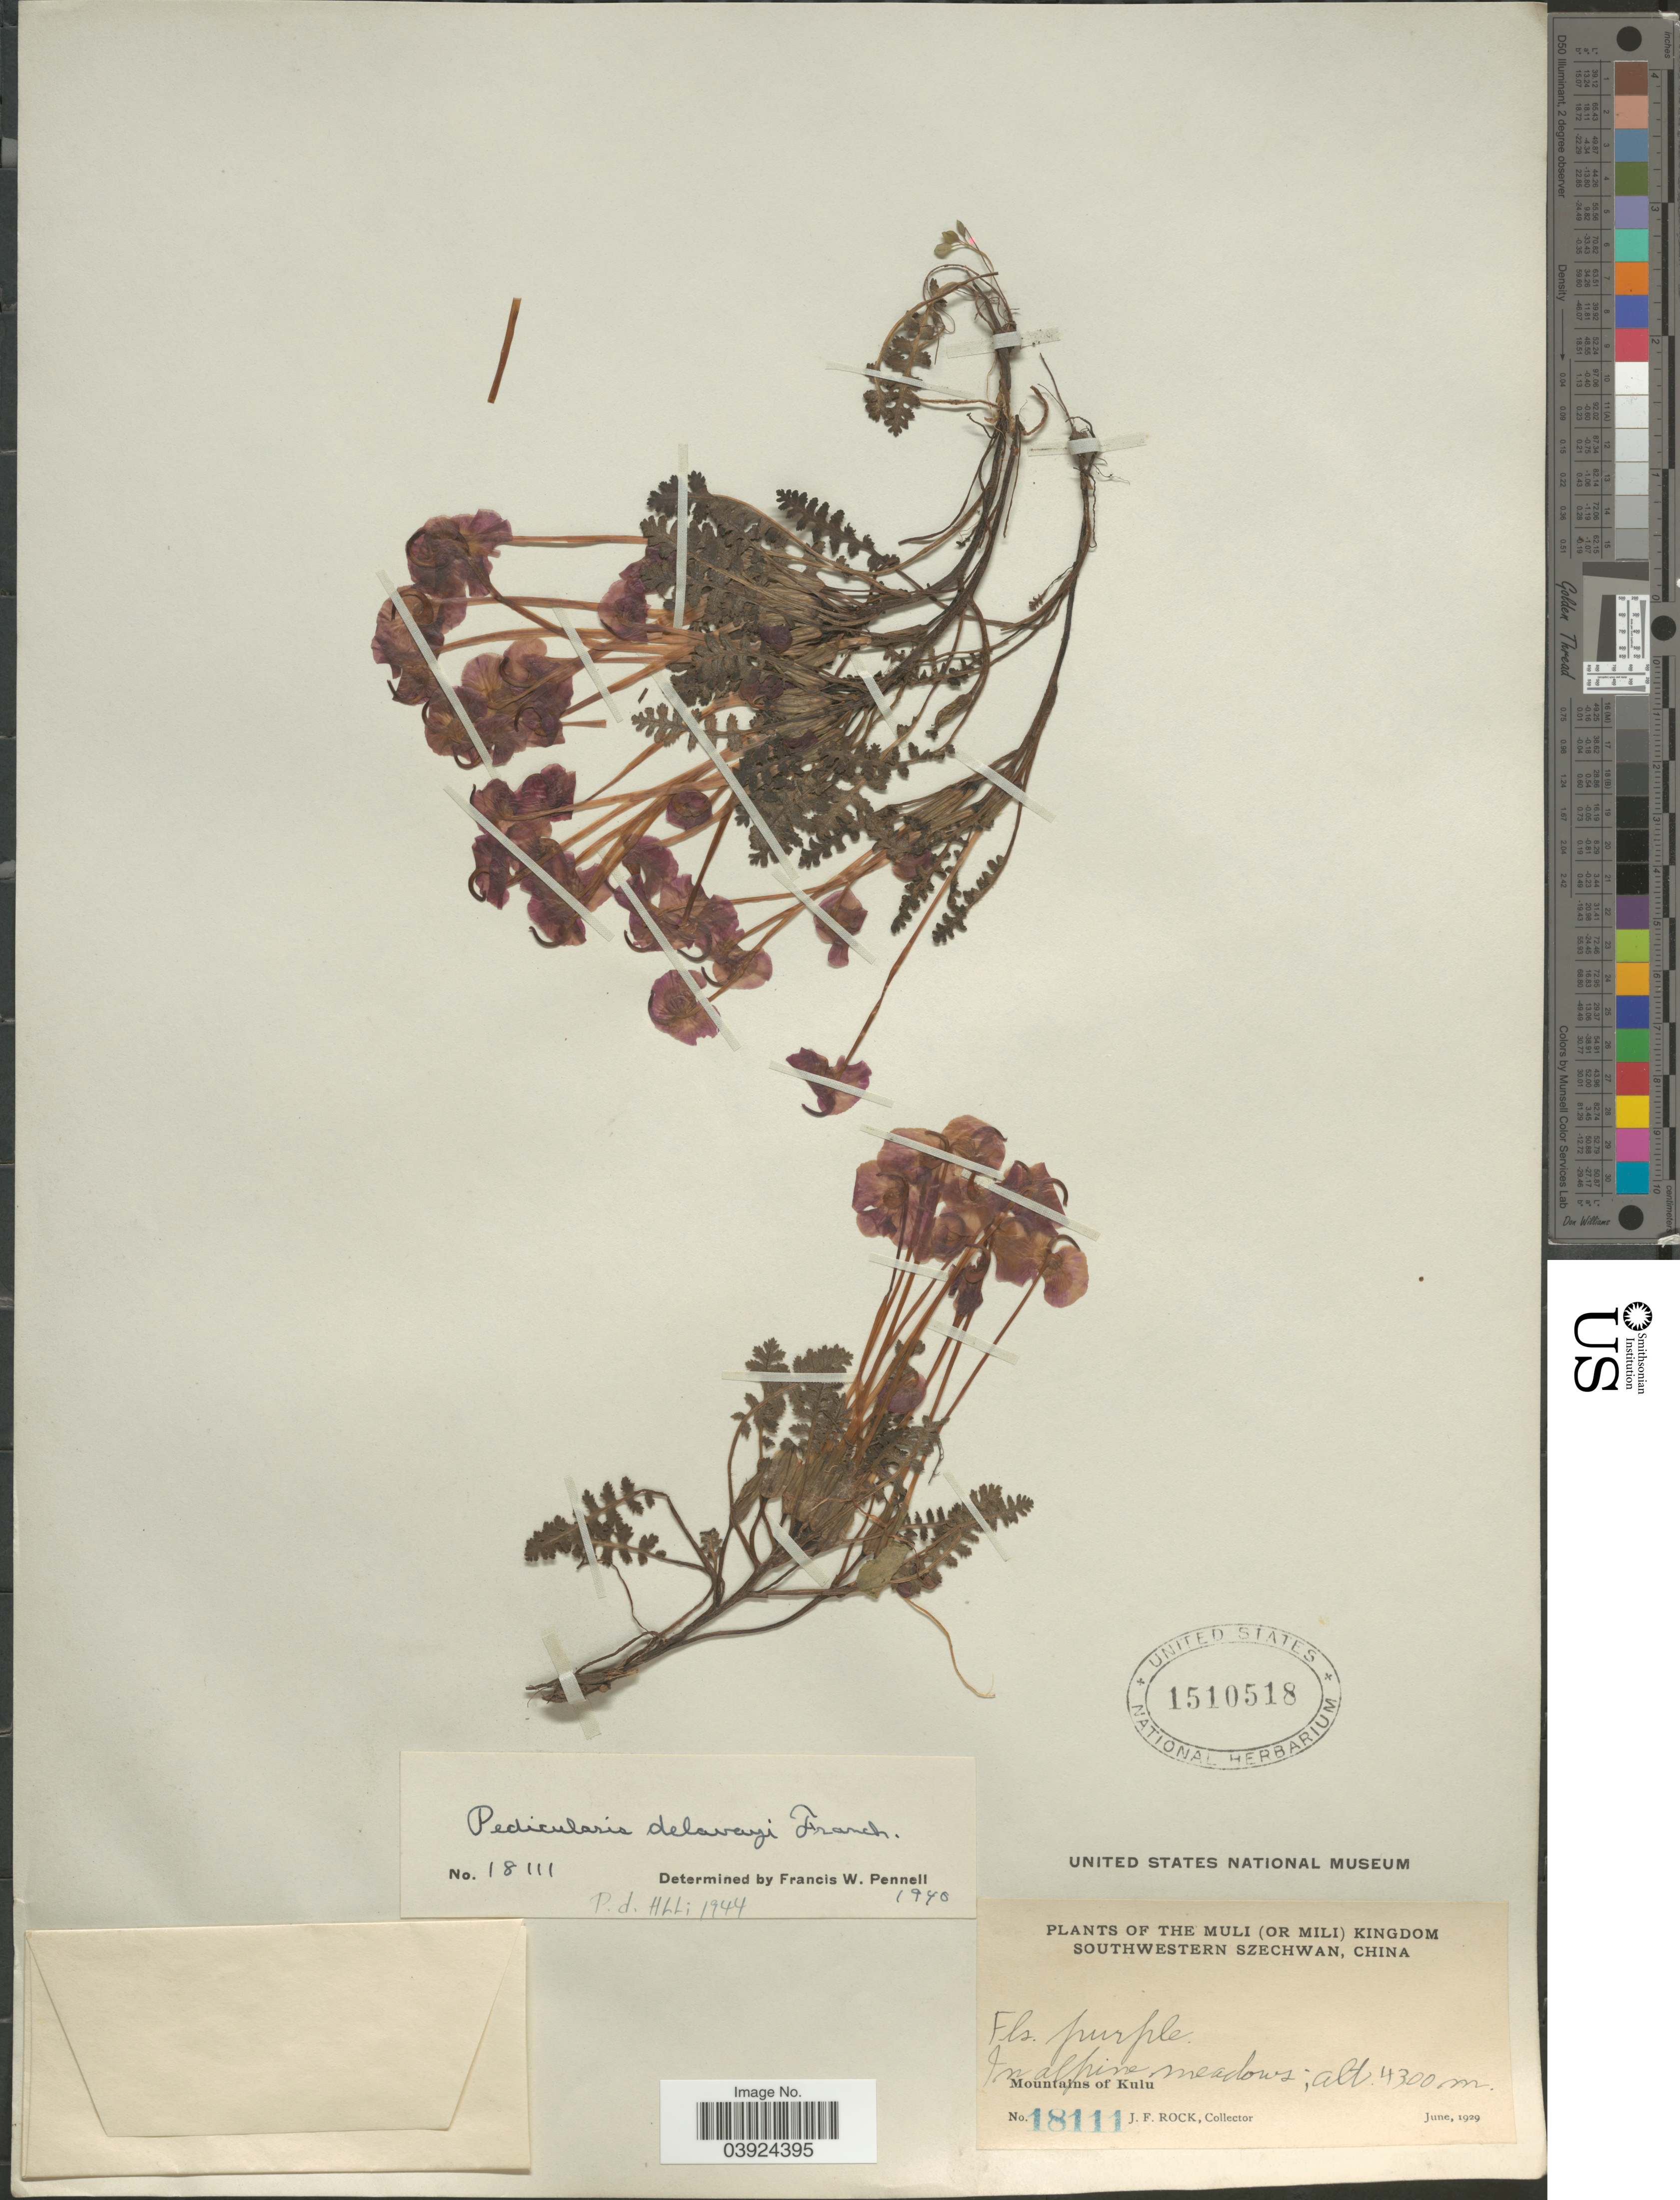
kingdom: Plantae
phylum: Tracheophyta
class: Magnoliopsida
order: Lamiales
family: Orobanchaceae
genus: Pedicularis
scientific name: Pedicularis delavayi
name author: Franch. ex Maxim.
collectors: J. Rock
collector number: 18111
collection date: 1929-06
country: China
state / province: Sichuan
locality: The Muli (or Mili) Kingdom, Southwestern Szechwan. Mountains of Kulu.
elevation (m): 4300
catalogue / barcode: US 1510518